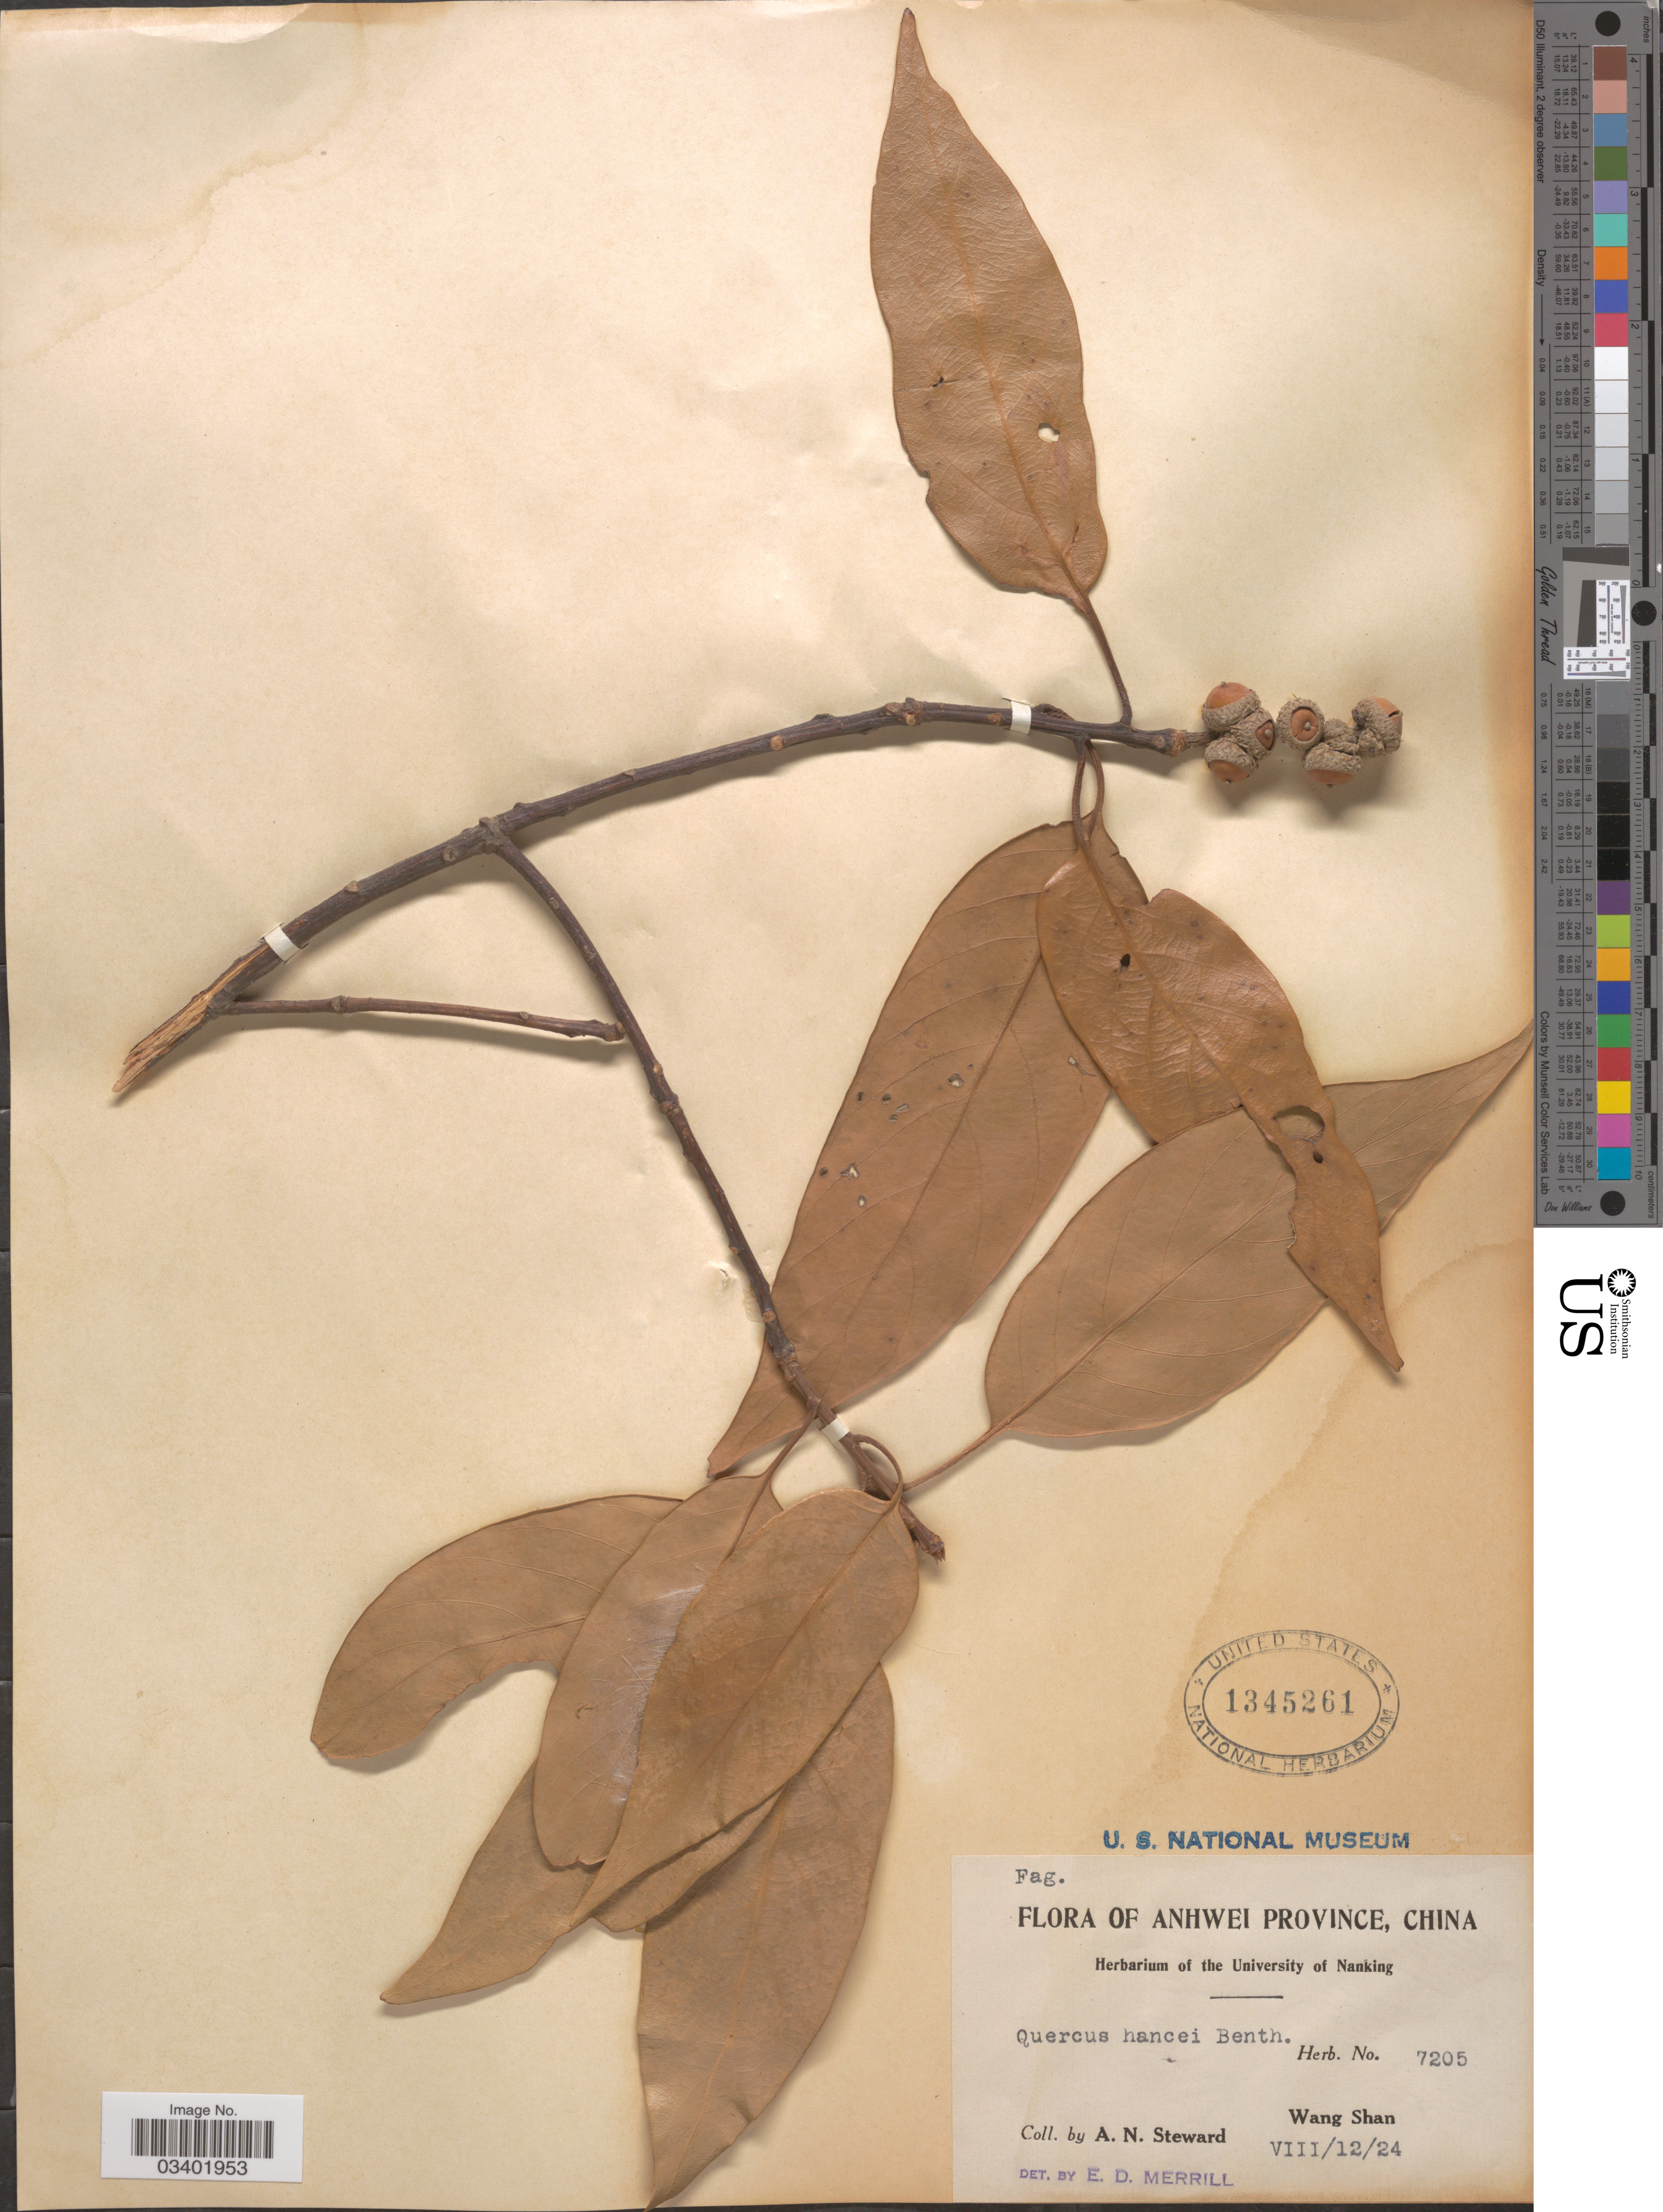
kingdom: Plantae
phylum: Tracheophyta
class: Magnoliopsida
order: Fagales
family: Fagaceae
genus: Lithocarpus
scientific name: Lithocarpus hancei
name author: (Benth.) Rehder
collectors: A. N. Steward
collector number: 7205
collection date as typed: Transcribed d/m/y: 12/8/24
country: China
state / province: Anhui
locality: Anhwei Province. Wang Shan.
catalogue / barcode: US 1345261